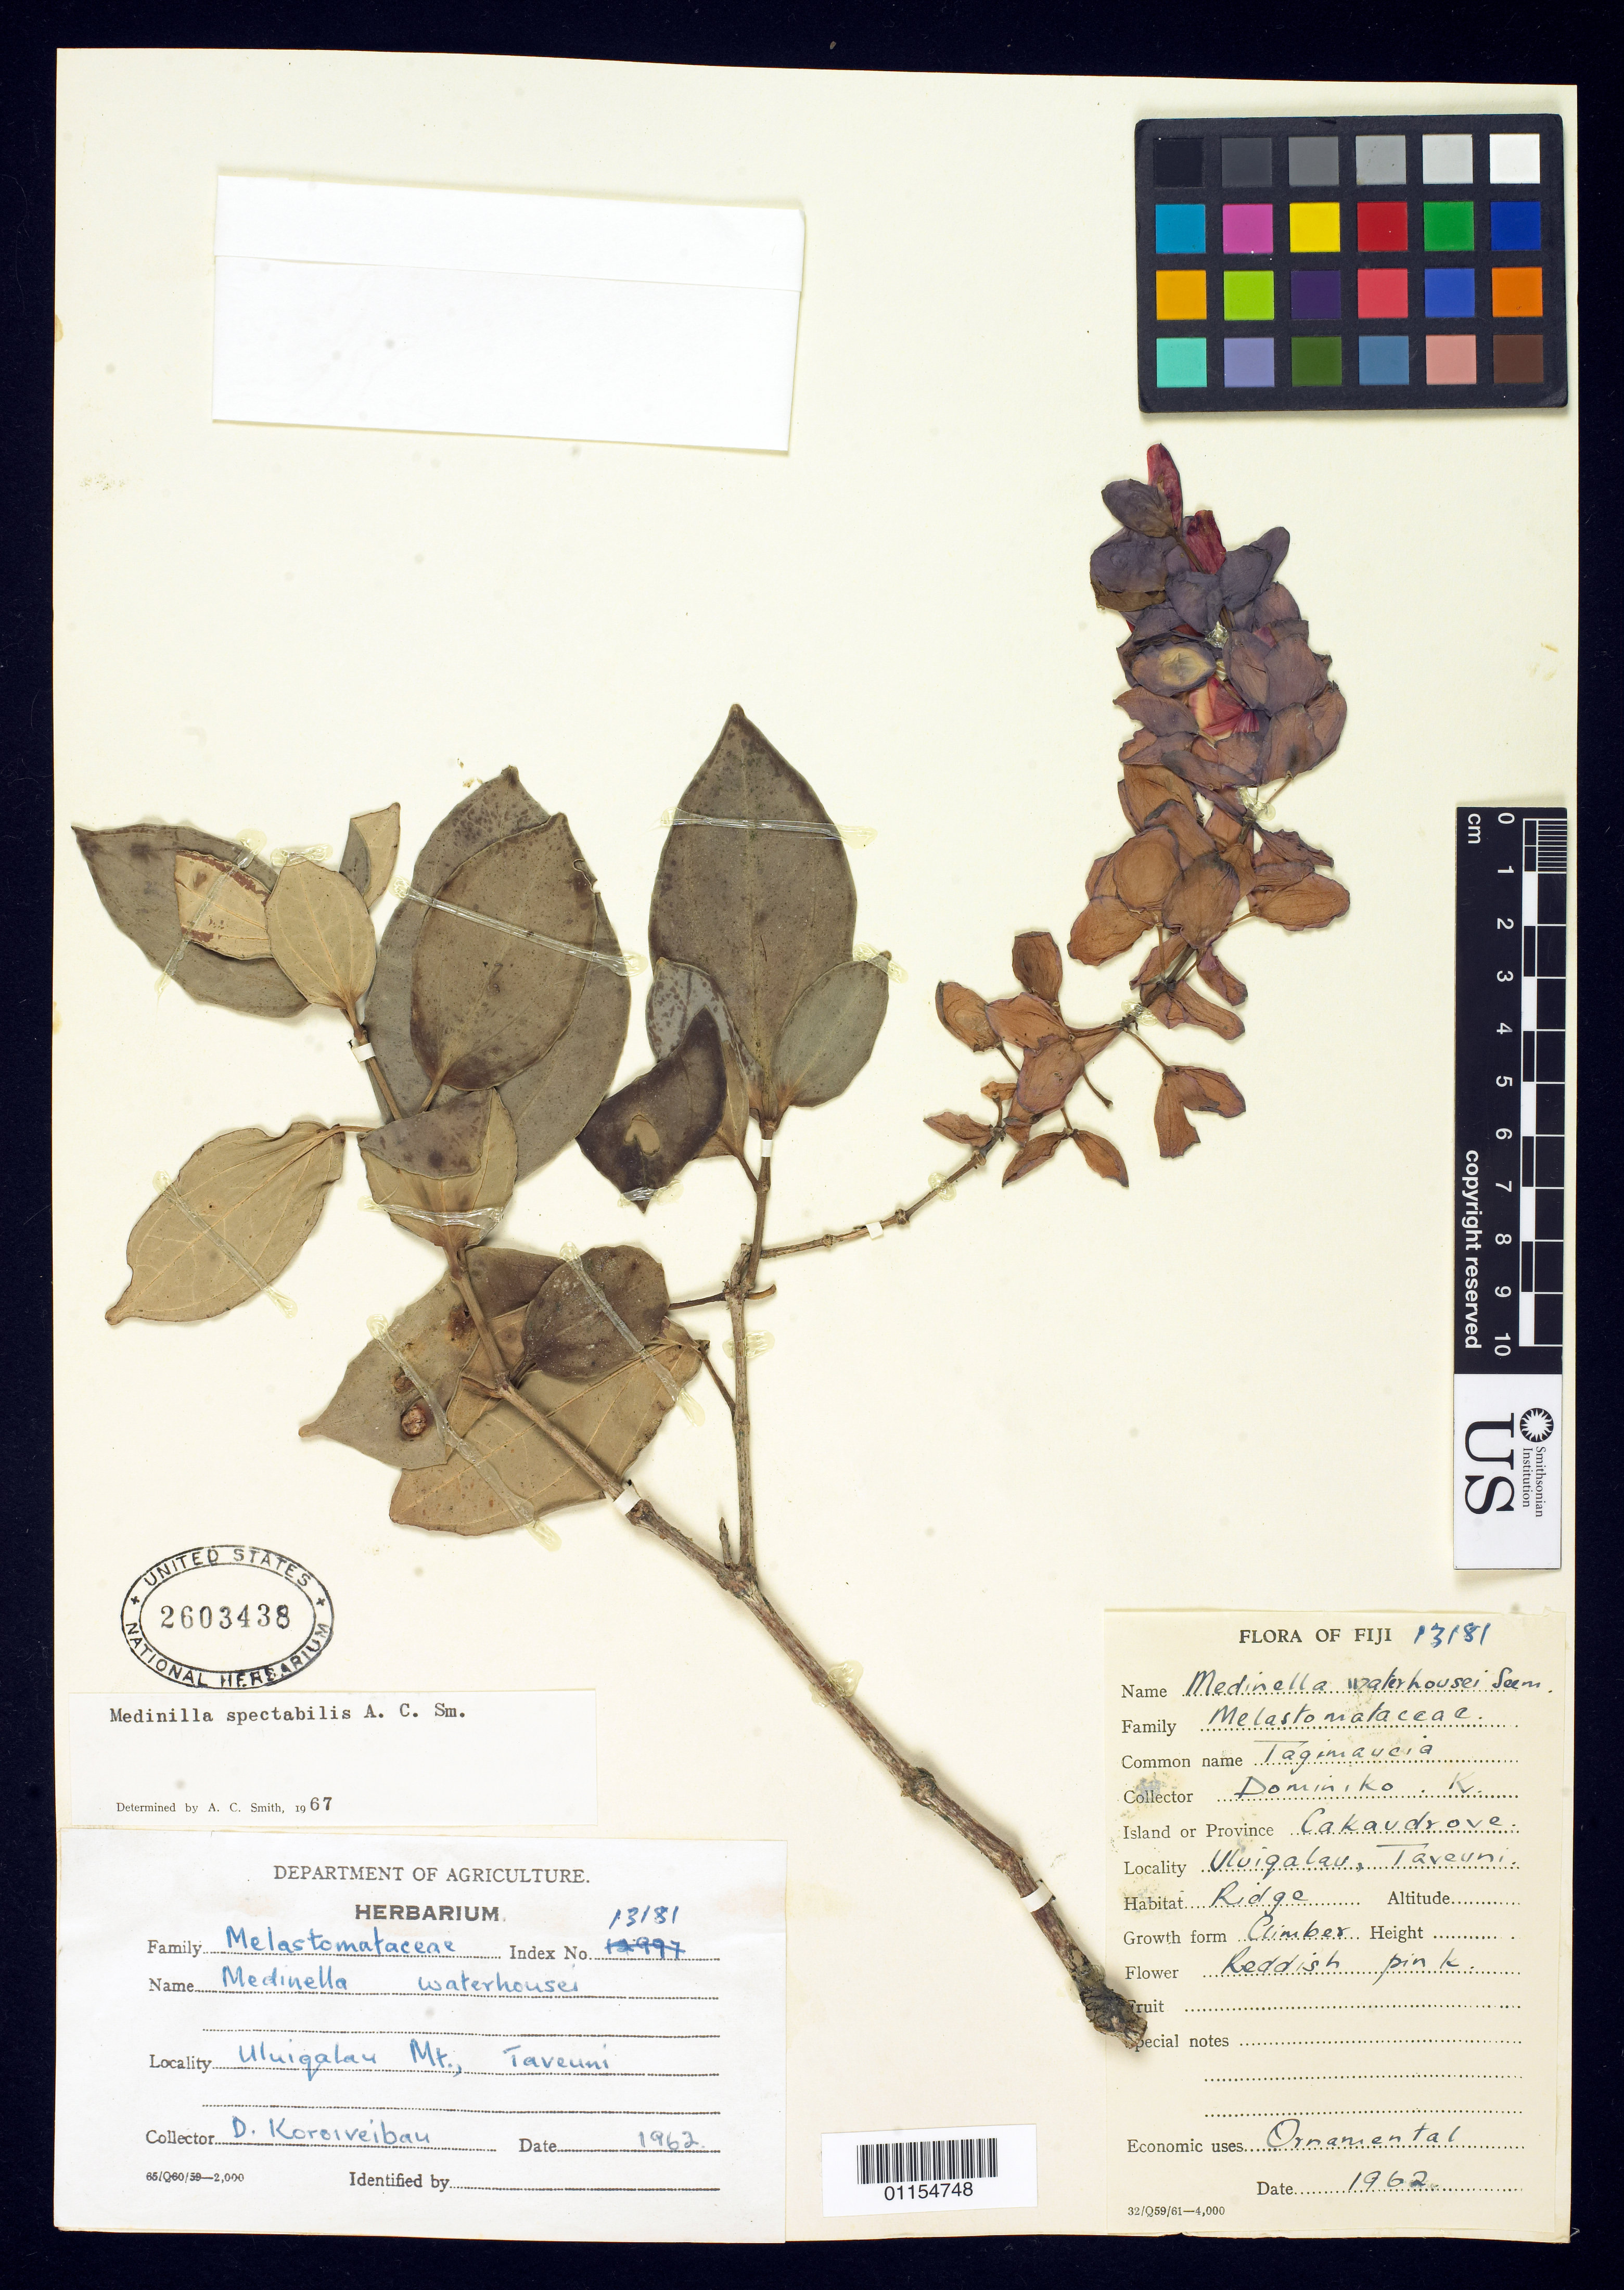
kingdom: Plantae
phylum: Tracheophyta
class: Magnoliopsida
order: Myrtales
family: Melastomataceae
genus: Medinilla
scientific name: Medinilla spectabilis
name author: A.C. Sm.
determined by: Smith, A. C.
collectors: D. Koroiveibau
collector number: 13181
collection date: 1962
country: Fiji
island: Taveuni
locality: Cakaudrove, uluiqalau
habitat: Ridge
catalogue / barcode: US 2603438